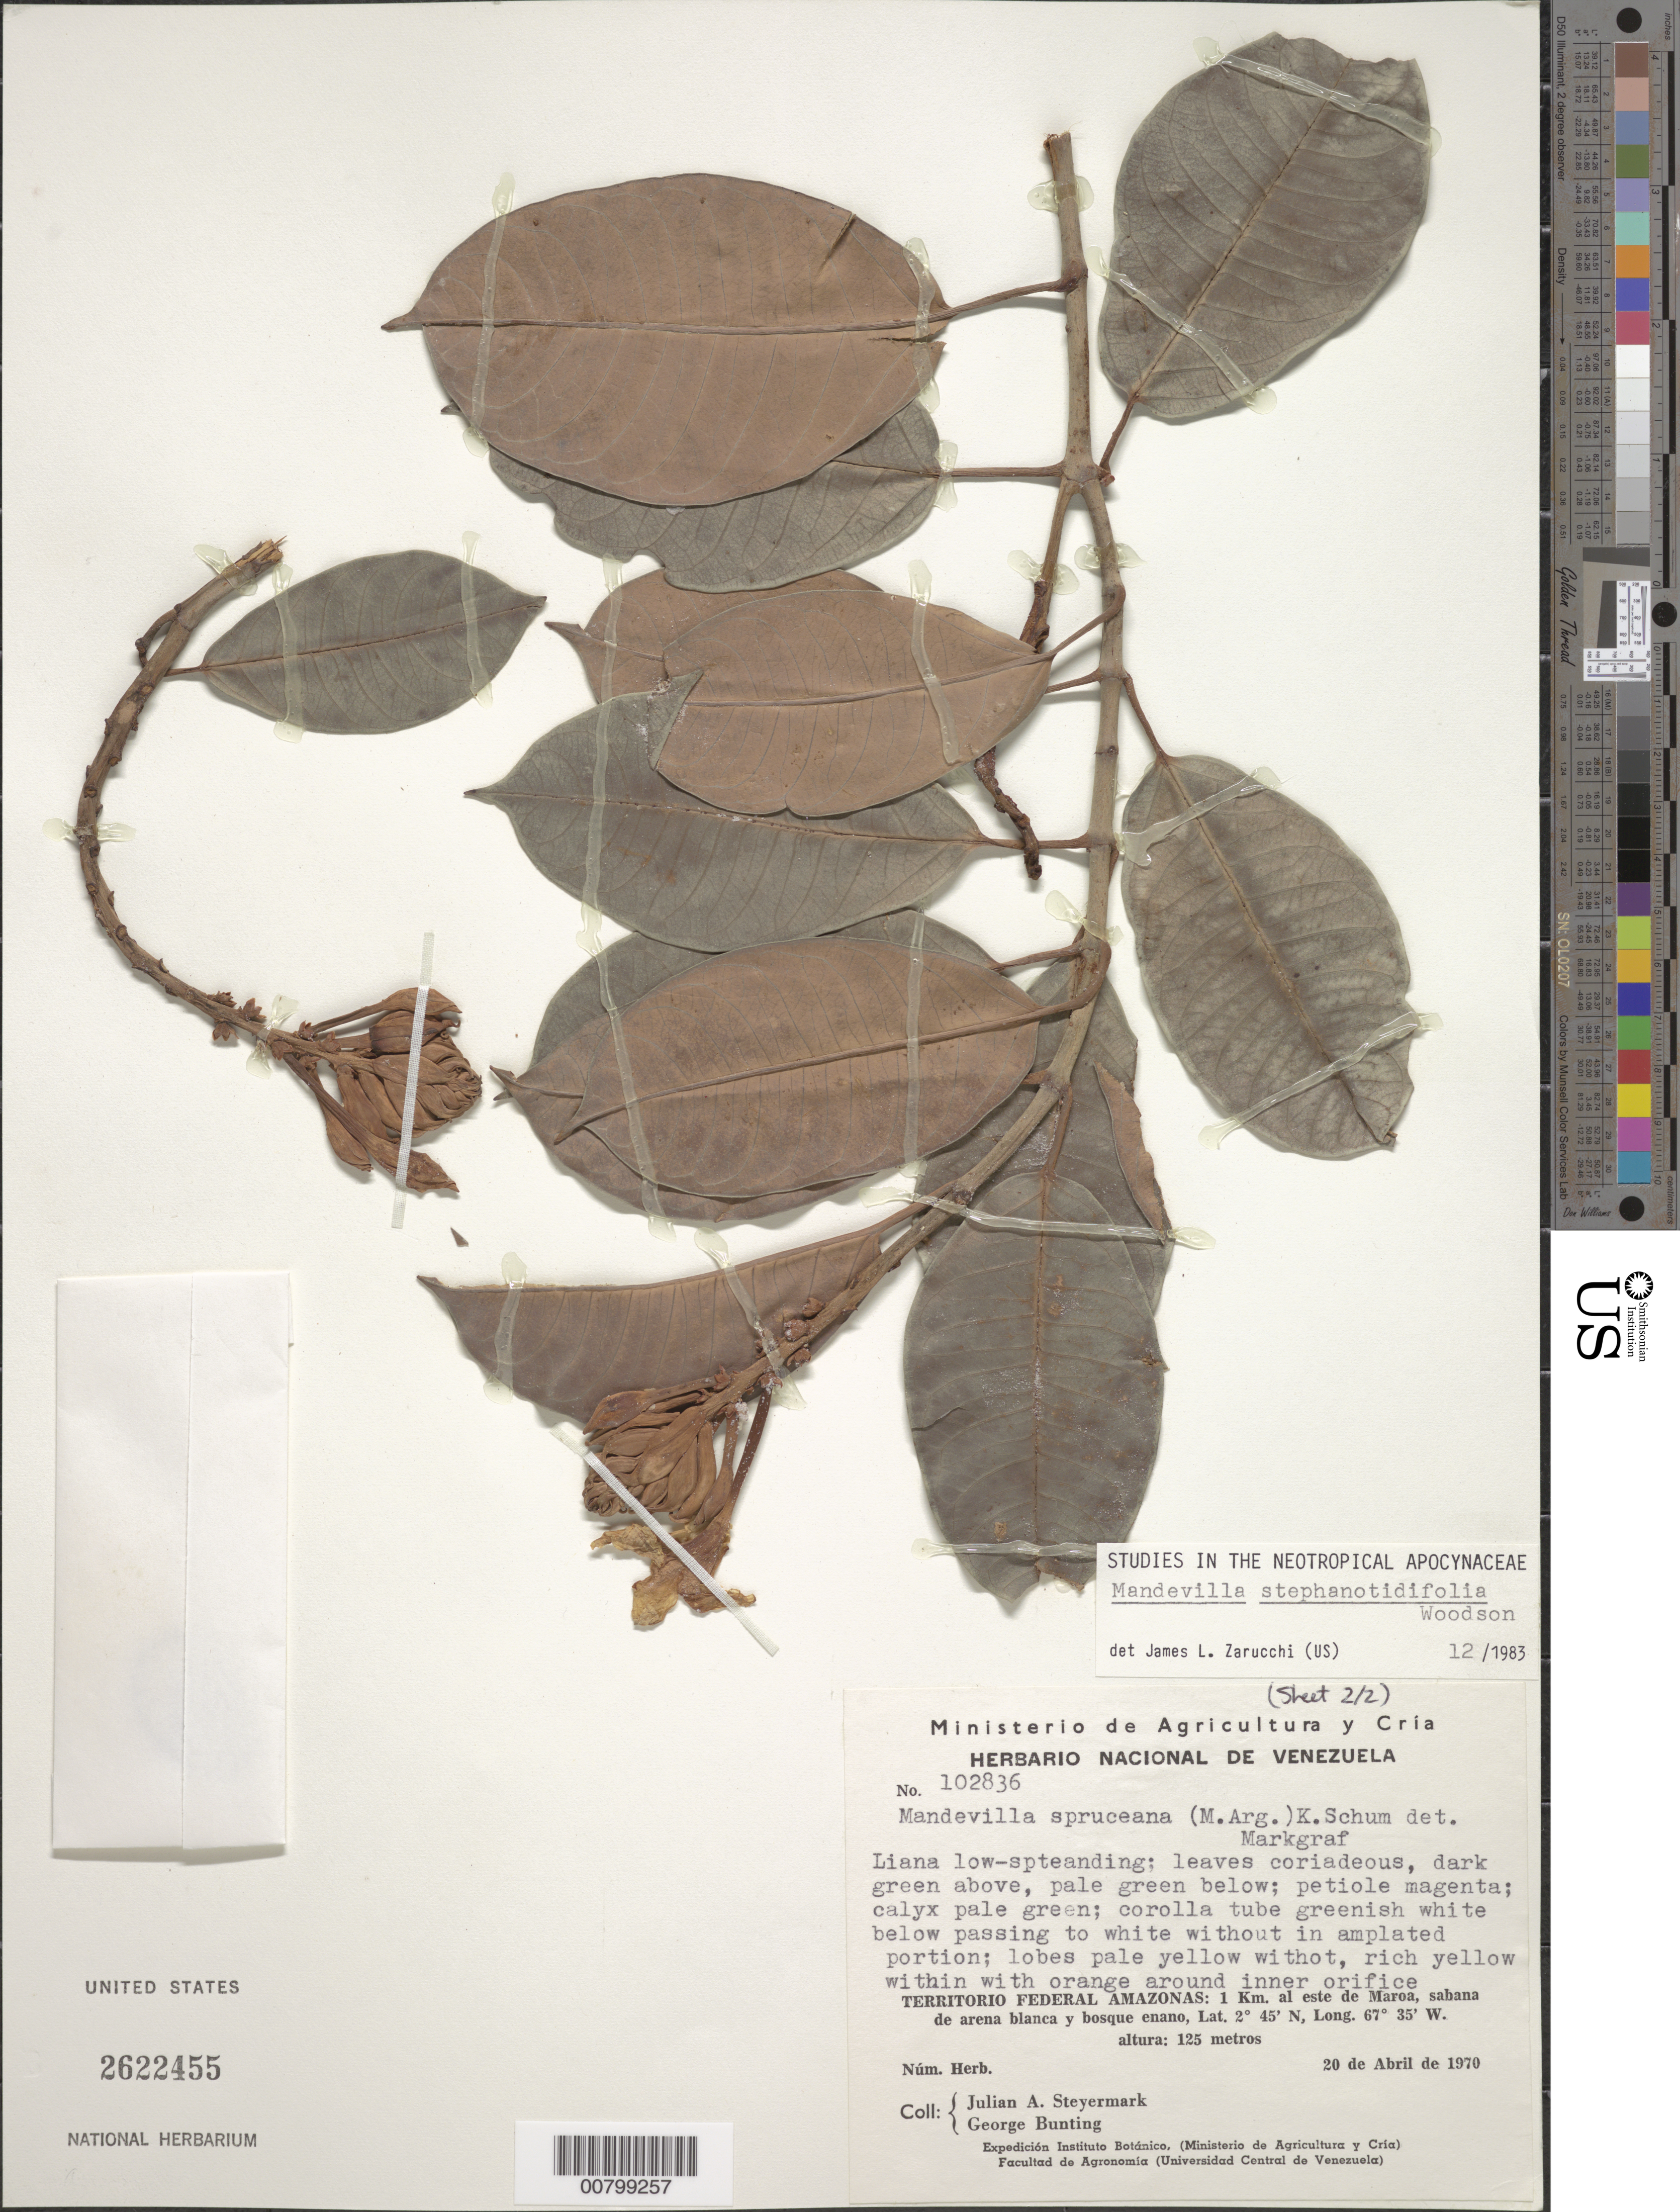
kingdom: Plantae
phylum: Tracheophyta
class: Magnoliopsida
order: Gentianales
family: Apocynaceae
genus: Mandevilla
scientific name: Mandevilla javitensis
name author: (Kunth) K. Schum.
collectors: J. Steyermark & G. S. Bunting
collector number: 102836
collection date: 1970-04-20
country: Venezuela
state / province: Amazonas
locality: Territorio Federal Amazonas: 1 Km. al este de Marcos, sabana de arena blanca y bosque enano.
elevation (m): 125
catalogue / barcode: US 2622455